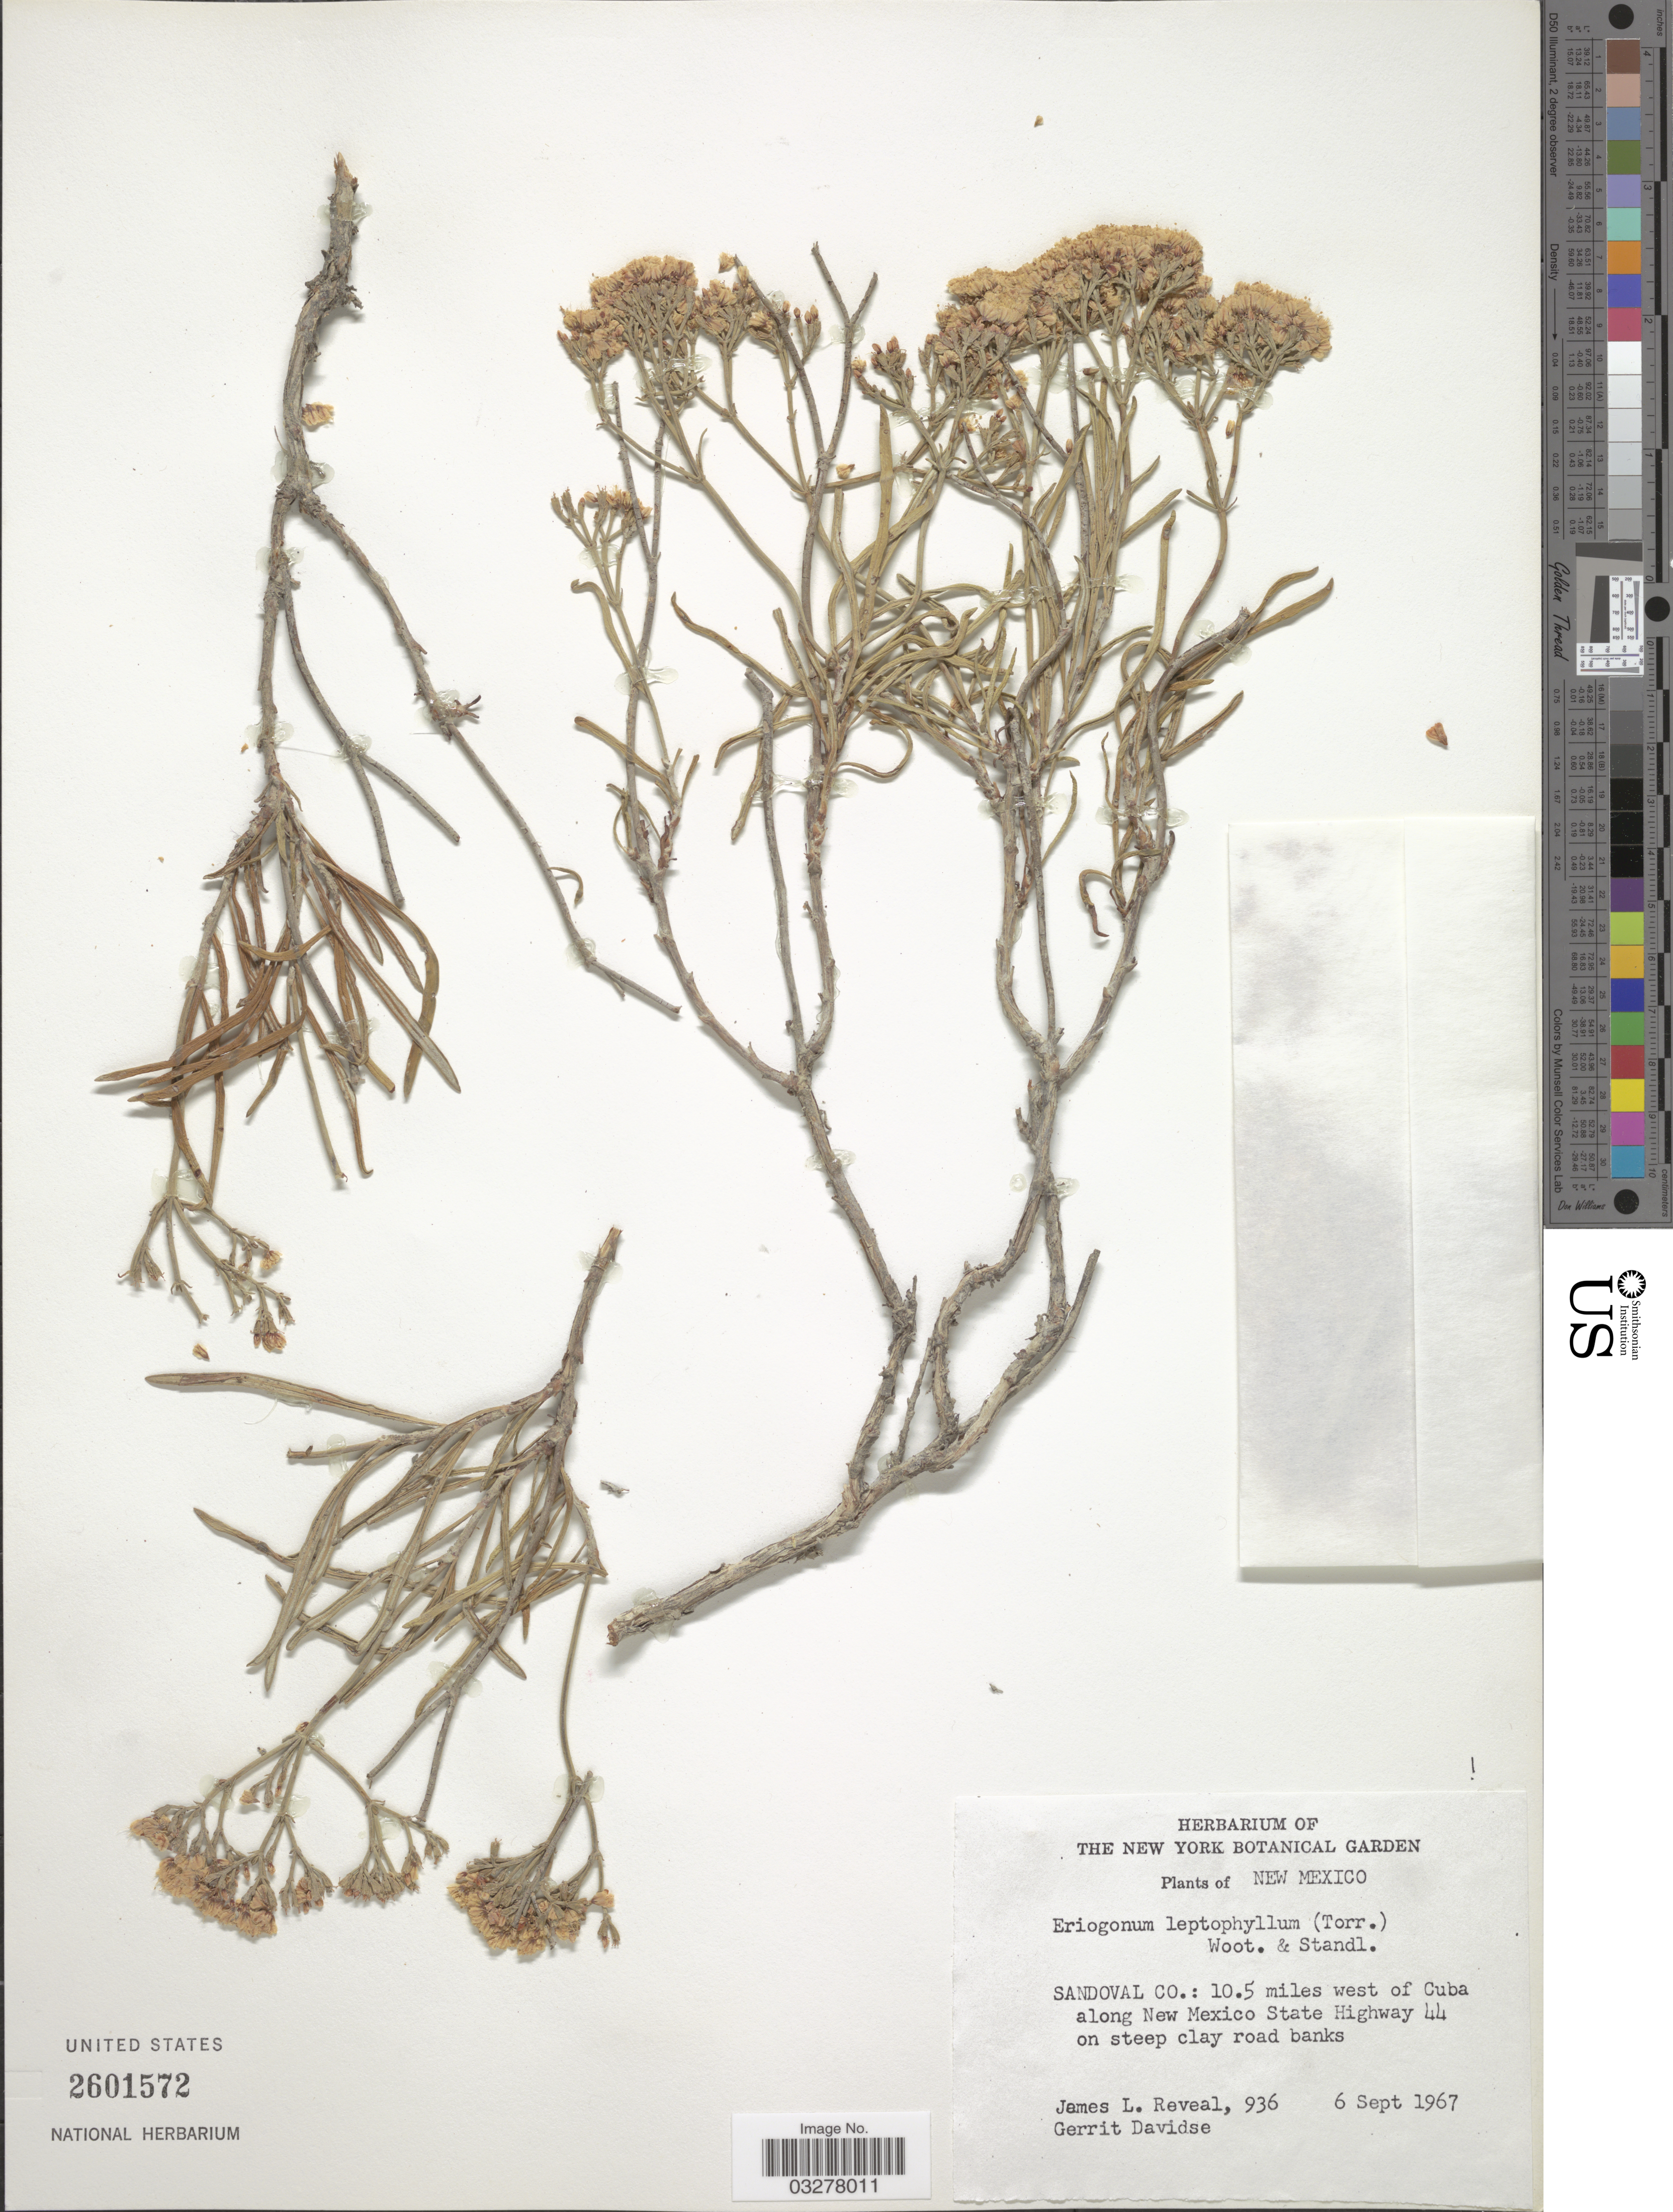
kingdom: Plantae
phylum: Tracheophyta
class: Magnoliopsida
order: Caryophyllales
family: Polygonaceae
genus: Eriogonum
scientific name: Eriogonum leptophyllum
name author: (Torr.) Wooton & Standl.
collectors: J. L. Reveal & G. Davidse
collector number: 936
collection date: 1967-09-06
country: United States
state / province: New Mexico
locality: Sandoval Co.: 10.5 miles west of Cuba along New Mexico State Highway 44.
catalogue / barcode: US 2601572